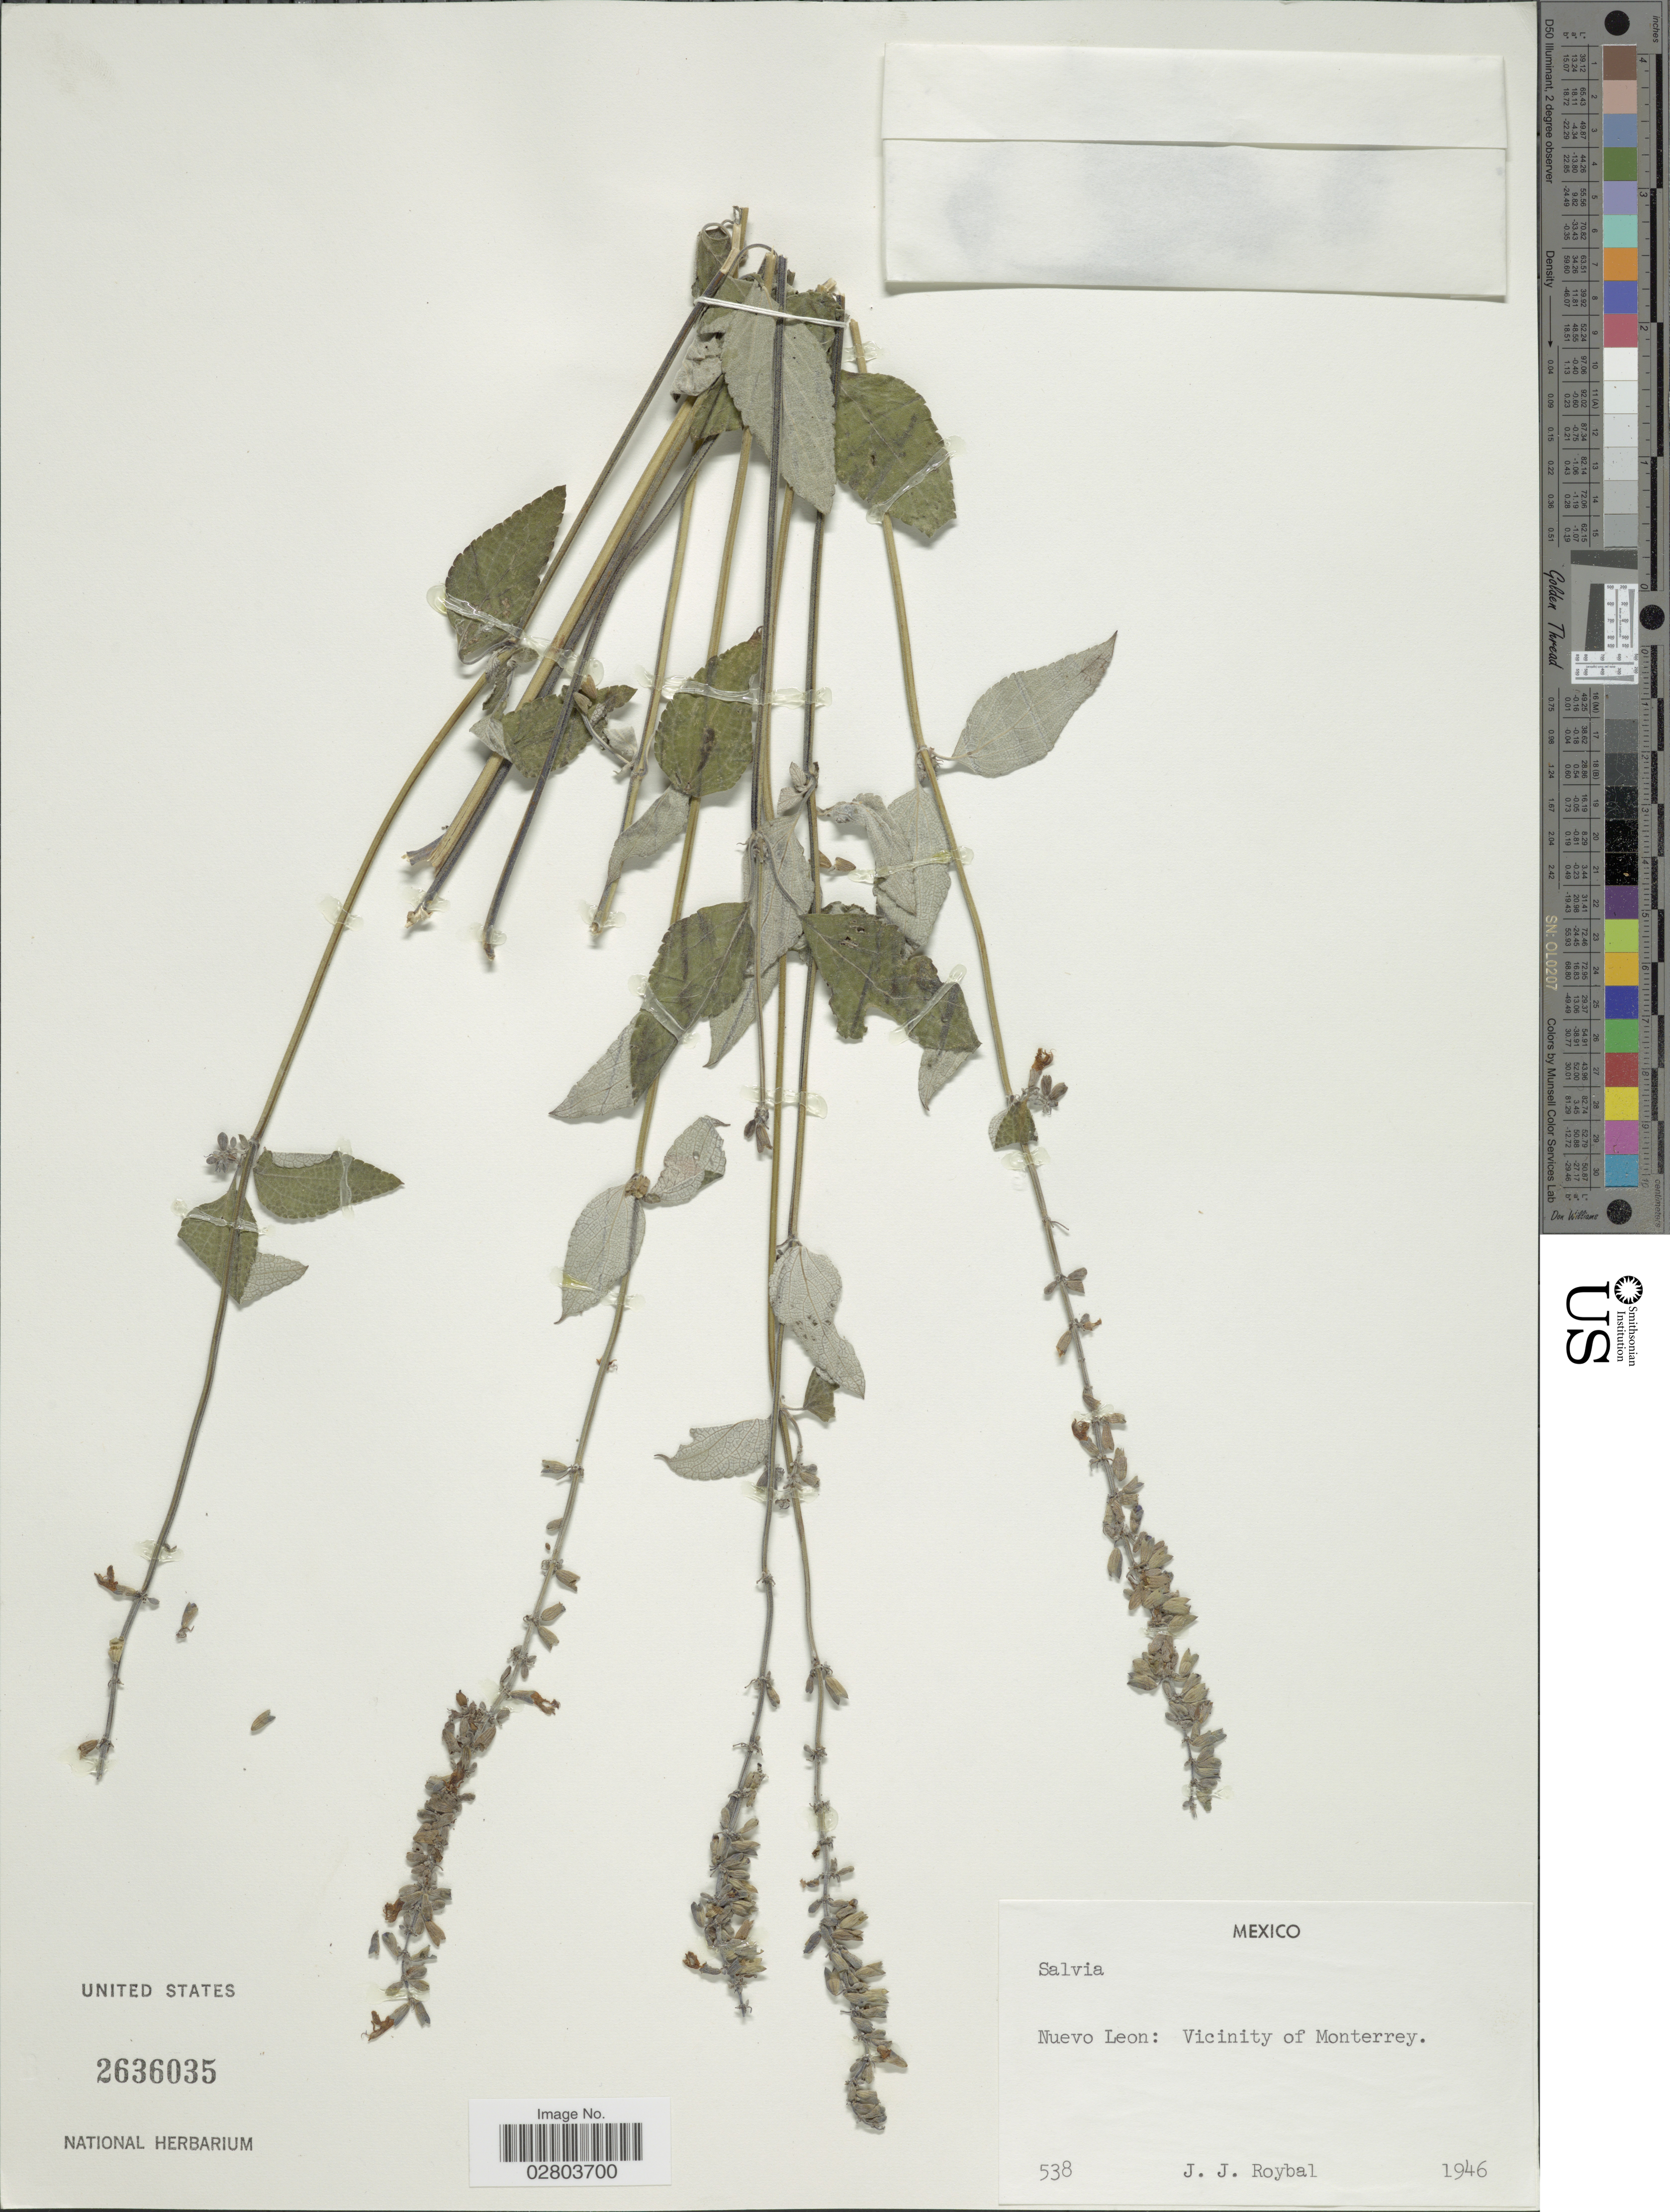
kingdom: Plantae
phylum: Tracheophyta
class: Magnoliopsida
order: Lamiales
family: Lamiaceae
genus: Salvia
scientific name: Salvia sp.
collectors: J. J. Roybal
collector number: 538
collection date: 1946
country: Mexico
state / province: Nuevo León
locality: Nuevo Leon: Vicinity of Monterrey.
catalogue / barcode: US 2636035